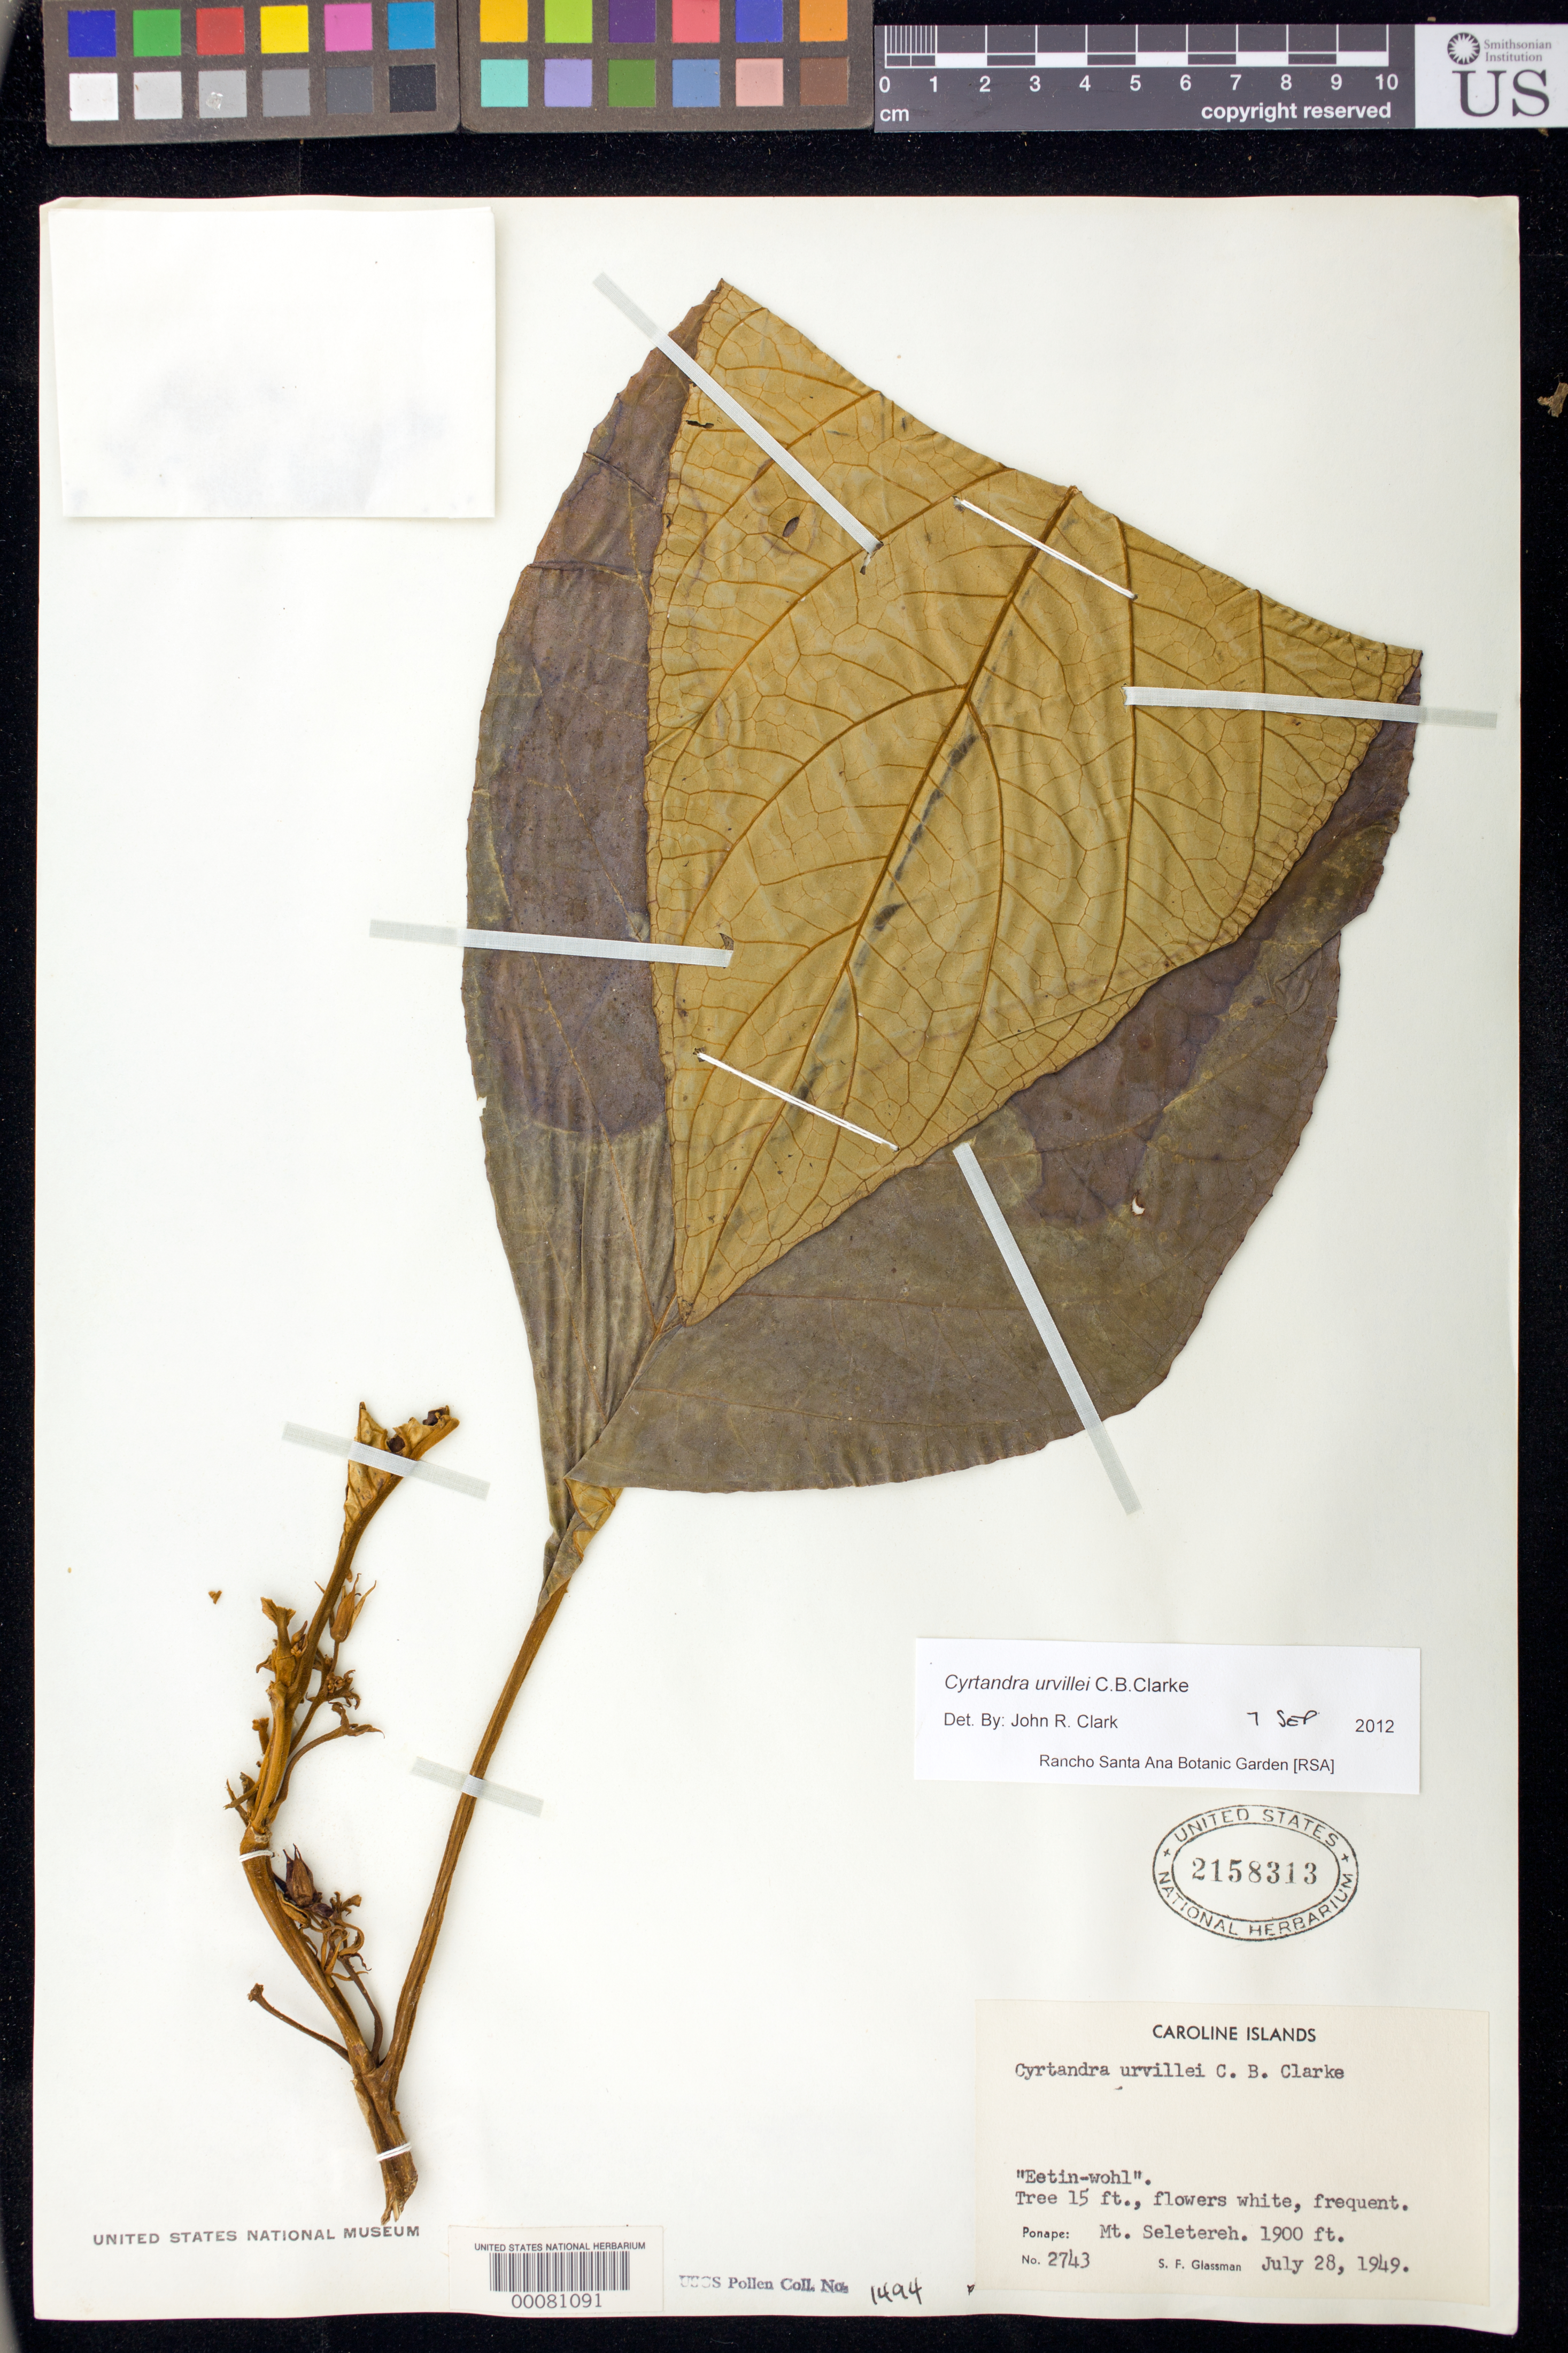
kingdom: Plantae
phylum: Tracheophyta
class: Magnoliopsida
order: Lamiales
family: Gesneriaceae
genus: Cyrtandra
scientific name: Cyrtandra urvillei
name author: C.B. Clarke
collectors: S. F. Glassman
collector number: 2743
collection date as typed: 28 Jul 1949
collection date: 1949-07-28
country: Micronesia, Federated States of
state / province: Caroline Is.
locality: Mt Seletereh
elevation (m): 579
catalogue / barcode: US 2158313